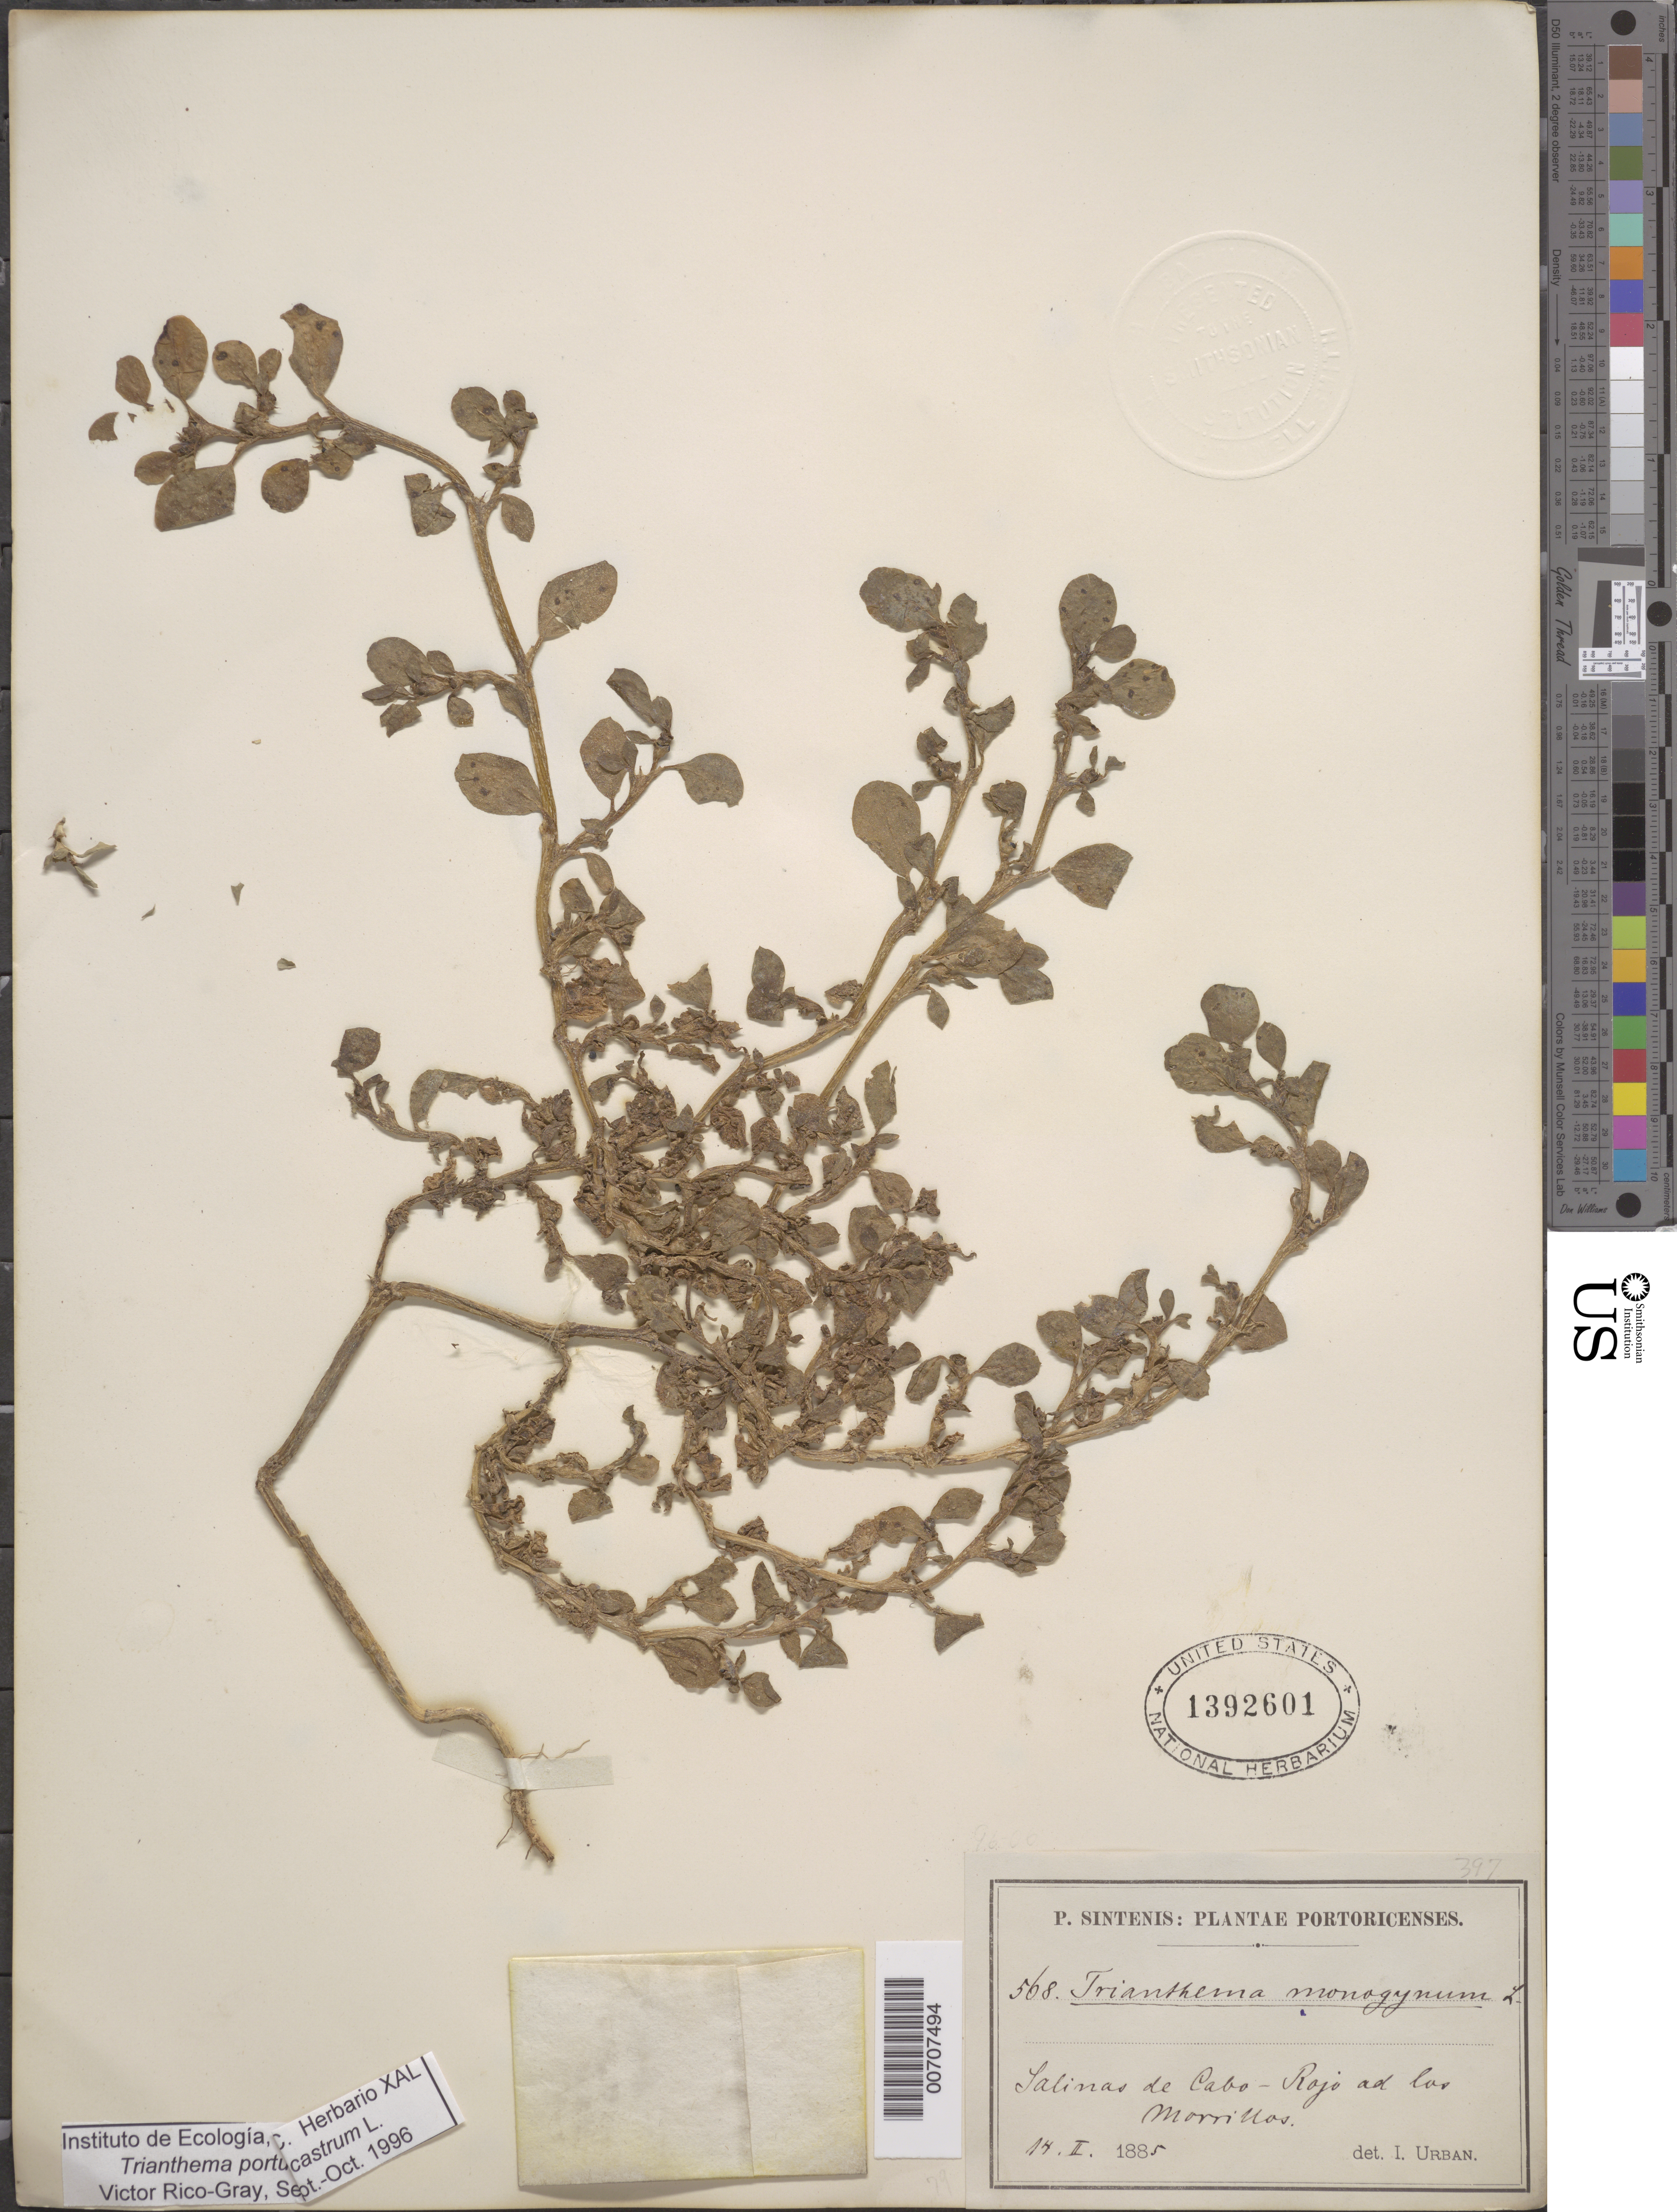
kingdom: Plantae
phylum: Tracheophyta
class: Magnoliopsida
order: Caryophyllales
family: Aizoaceae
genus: Trianthema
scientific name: Trianthema portulacastrum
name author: L.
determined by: Rico-Gray, V., (IEB), Instituto de Ecologia, A.C.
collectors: P. Sintenis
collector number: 568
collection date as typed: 14 Feb 1885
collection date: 1885-02-14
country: Puerto Rico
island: Greater Antilles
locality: Salinas de Cabo-Rojo ad los Morrillos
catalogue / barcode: US 1392601